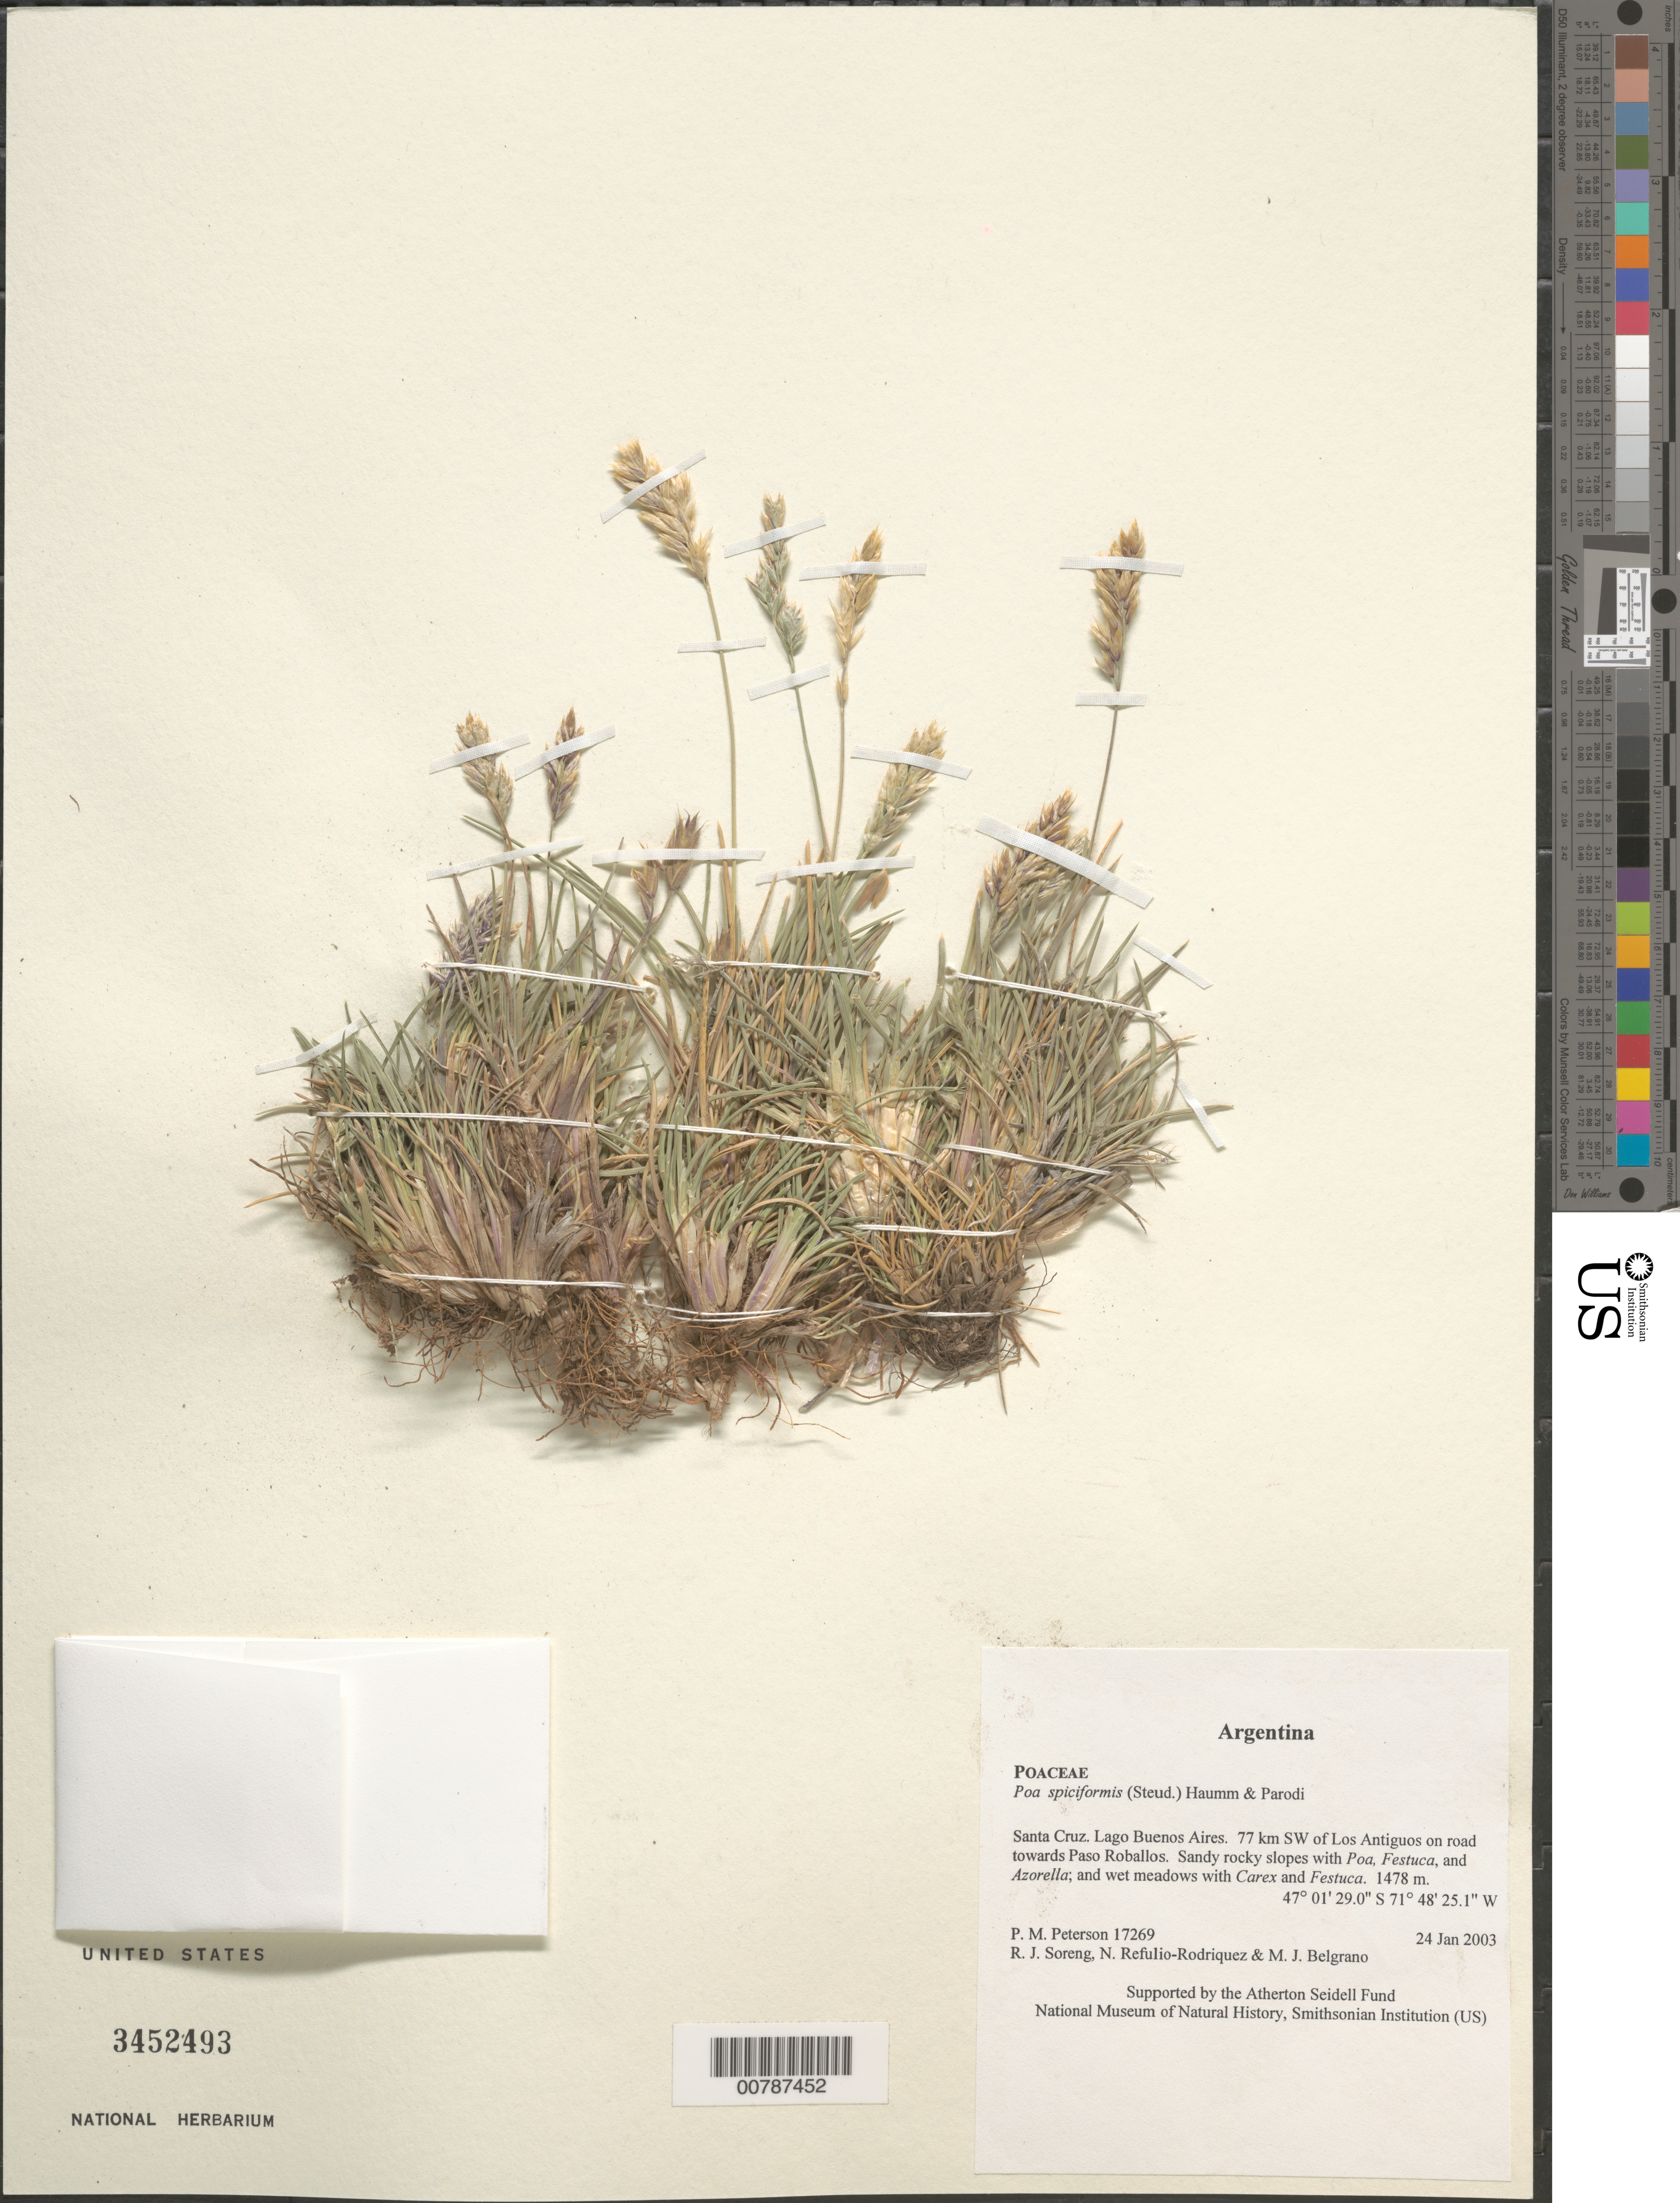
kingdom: Plantae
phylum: Tracheophyta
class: Liliopsida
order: Poales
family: Poaceae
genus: Poa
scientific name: Poa spiciformis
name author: Steud.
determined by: Soreng, Robert J., Research Associate (BOT), Smithsonian Institution - National Museum of Natural History (UNITED STATES)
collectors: P. M. Peterson, R. J. Soreng, N. Refulio-Rodríguez & M. Belgrano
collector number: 17269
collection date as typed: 24 Jan 2003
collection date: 2003-01-24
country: Argentina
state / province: Santa Cruz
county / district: Lago Buenos Aires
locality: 77 km SW of Los Antiguos on road towards Paso Roballos. Sandy rocky slopes with Poa, Festuca, and Azorella; and wet meadows with Carex and Festuca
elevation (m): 1478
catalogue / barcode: US 3452493